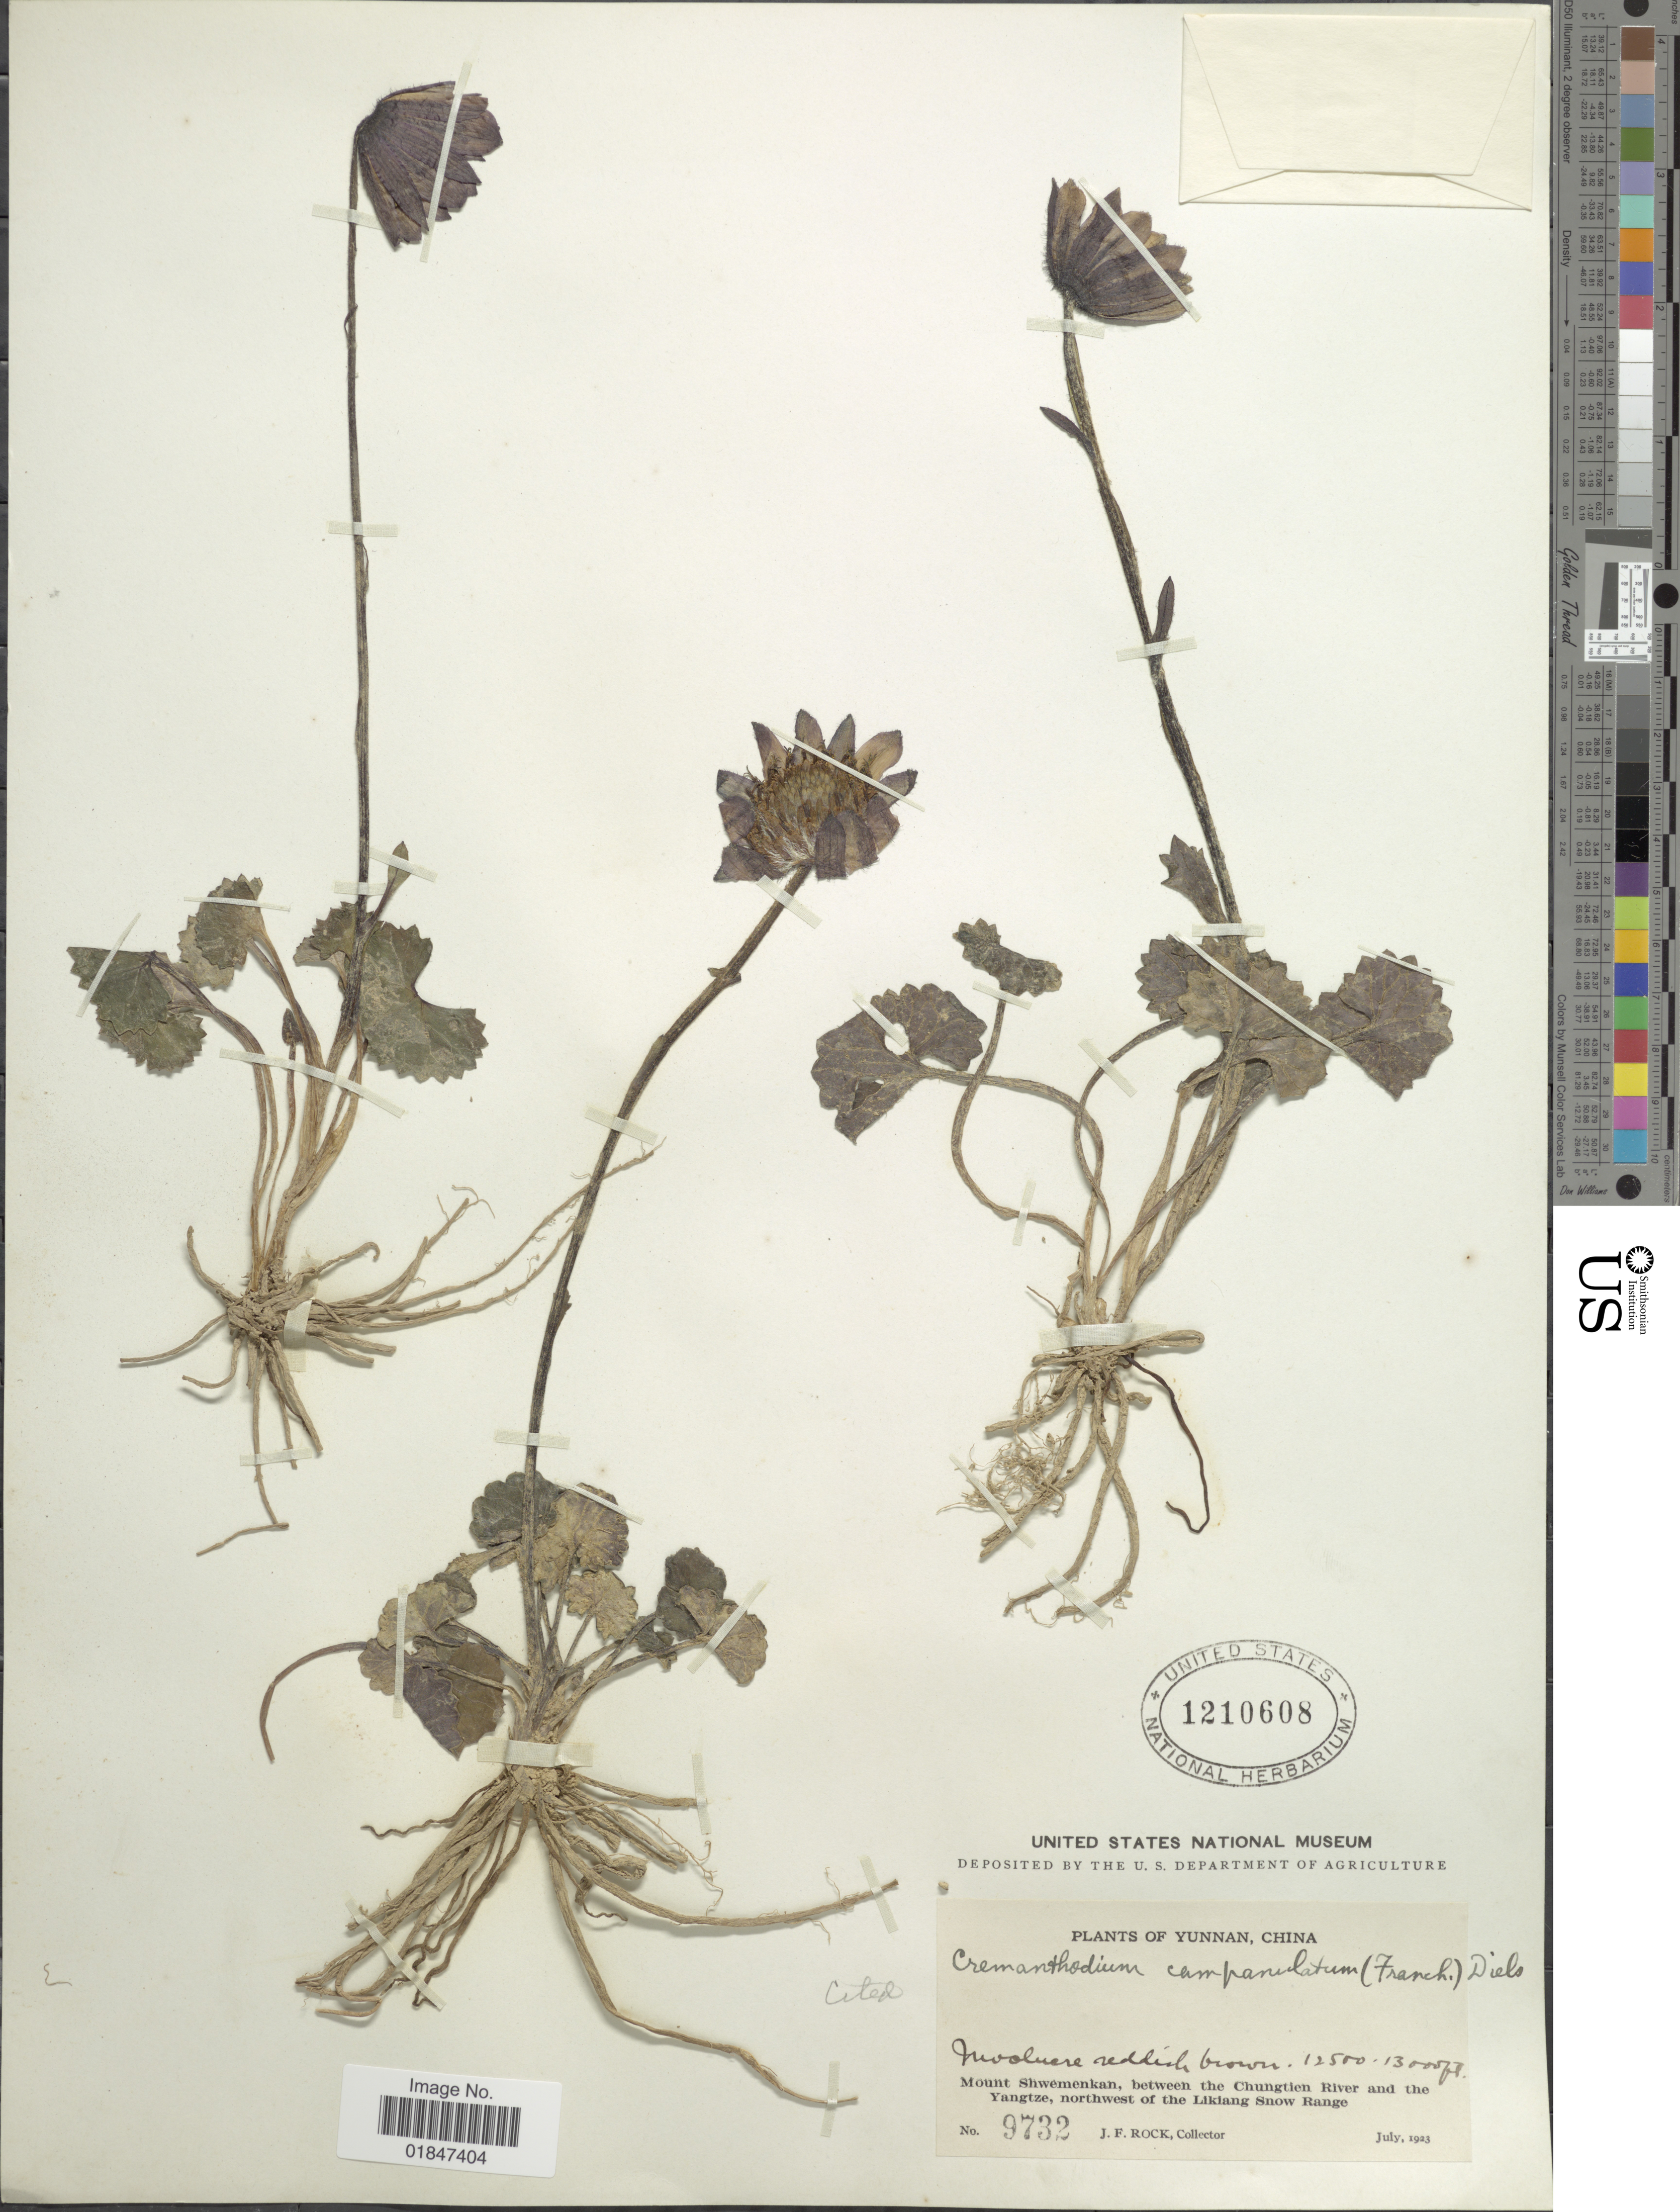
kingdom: Plantae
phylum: Tracheophyta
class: Magnoliopsida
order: Asterales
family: Asteraceae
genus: Cremanthodium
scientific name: Cremanthodium campanulatum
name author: Diels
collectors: J. Rock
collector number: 9732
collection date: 1923-07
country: China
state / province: Yunnan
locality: Mount Shwemenkan, between the Chungtien River and the Yangtze, northwest of the Likiang Snow Range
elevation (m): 3810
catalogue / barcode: US 1210608